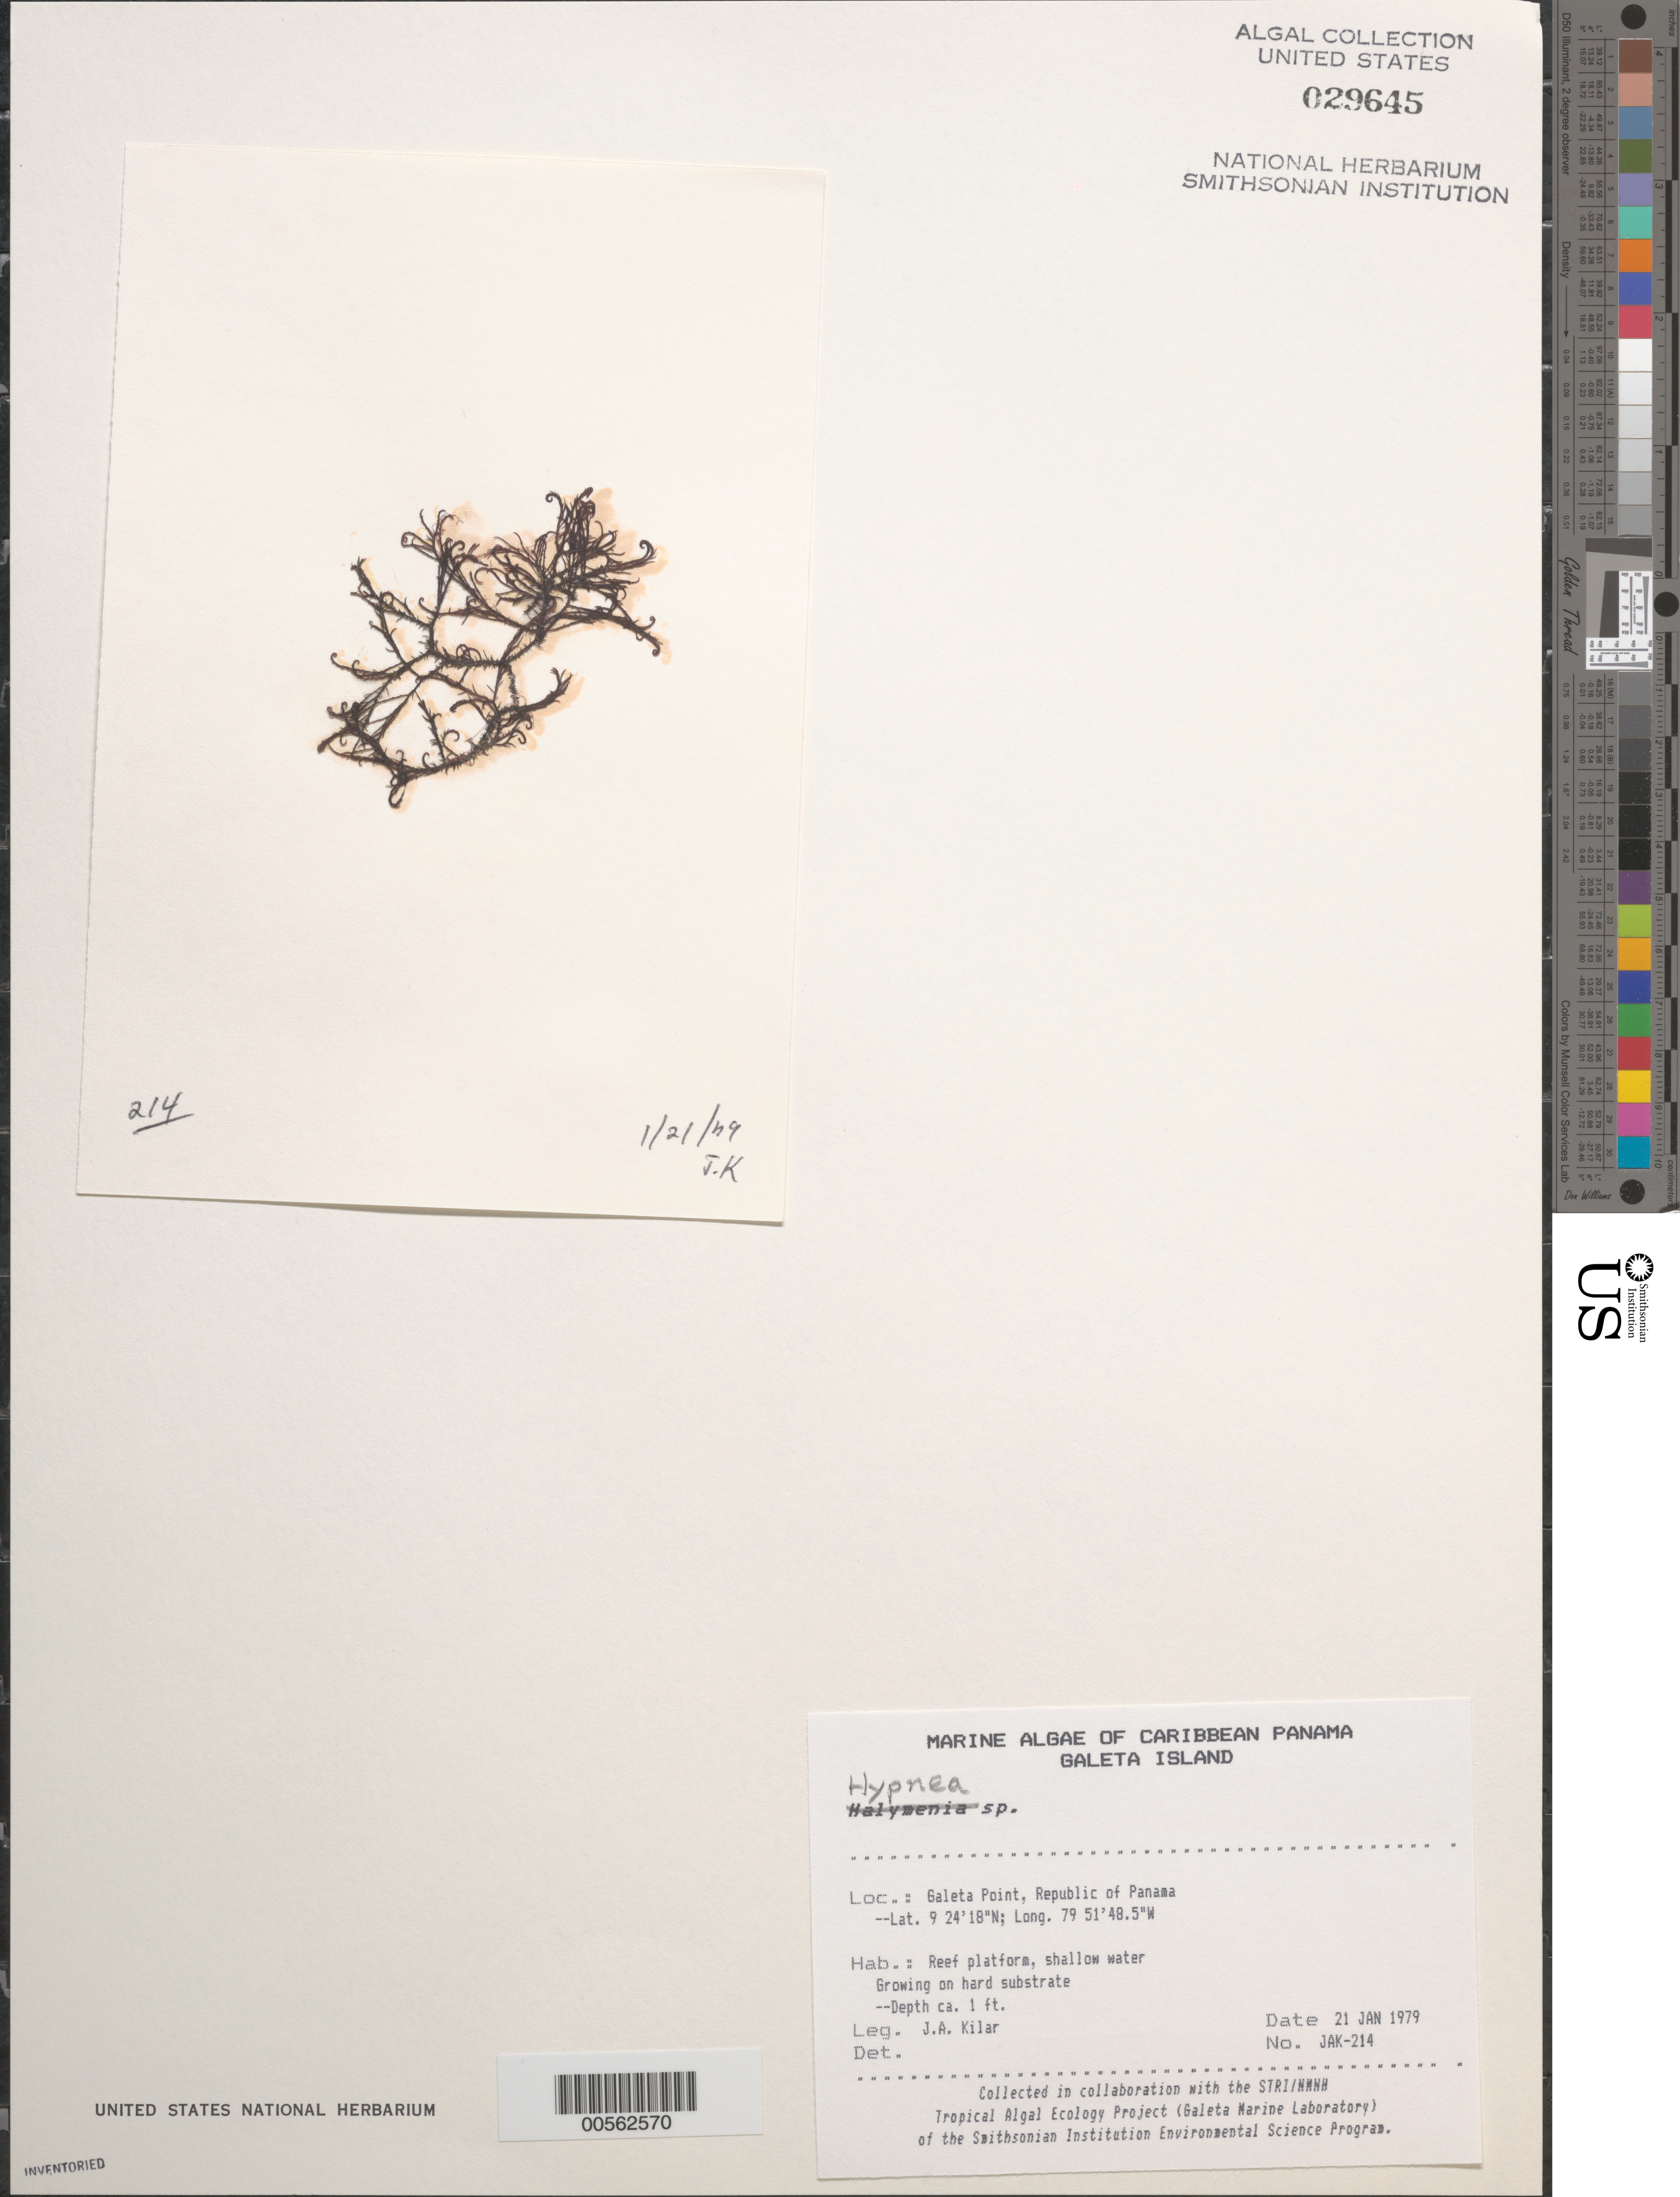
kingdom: Plantae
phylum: Rhodophyta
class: Florideophyceae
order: Gigartinales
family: Cystocloniaceae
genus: Hypnea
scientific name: Hypnea sp.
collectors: J. A. Kilar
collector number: JAK-214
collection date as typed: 21 Jan 1979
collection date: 1979-01-21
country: Panama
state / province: Colón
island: Galeta Island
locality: Galeta Point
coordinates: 9 24' 18" N, 79 51' 48.5" W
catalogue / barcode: US 29645